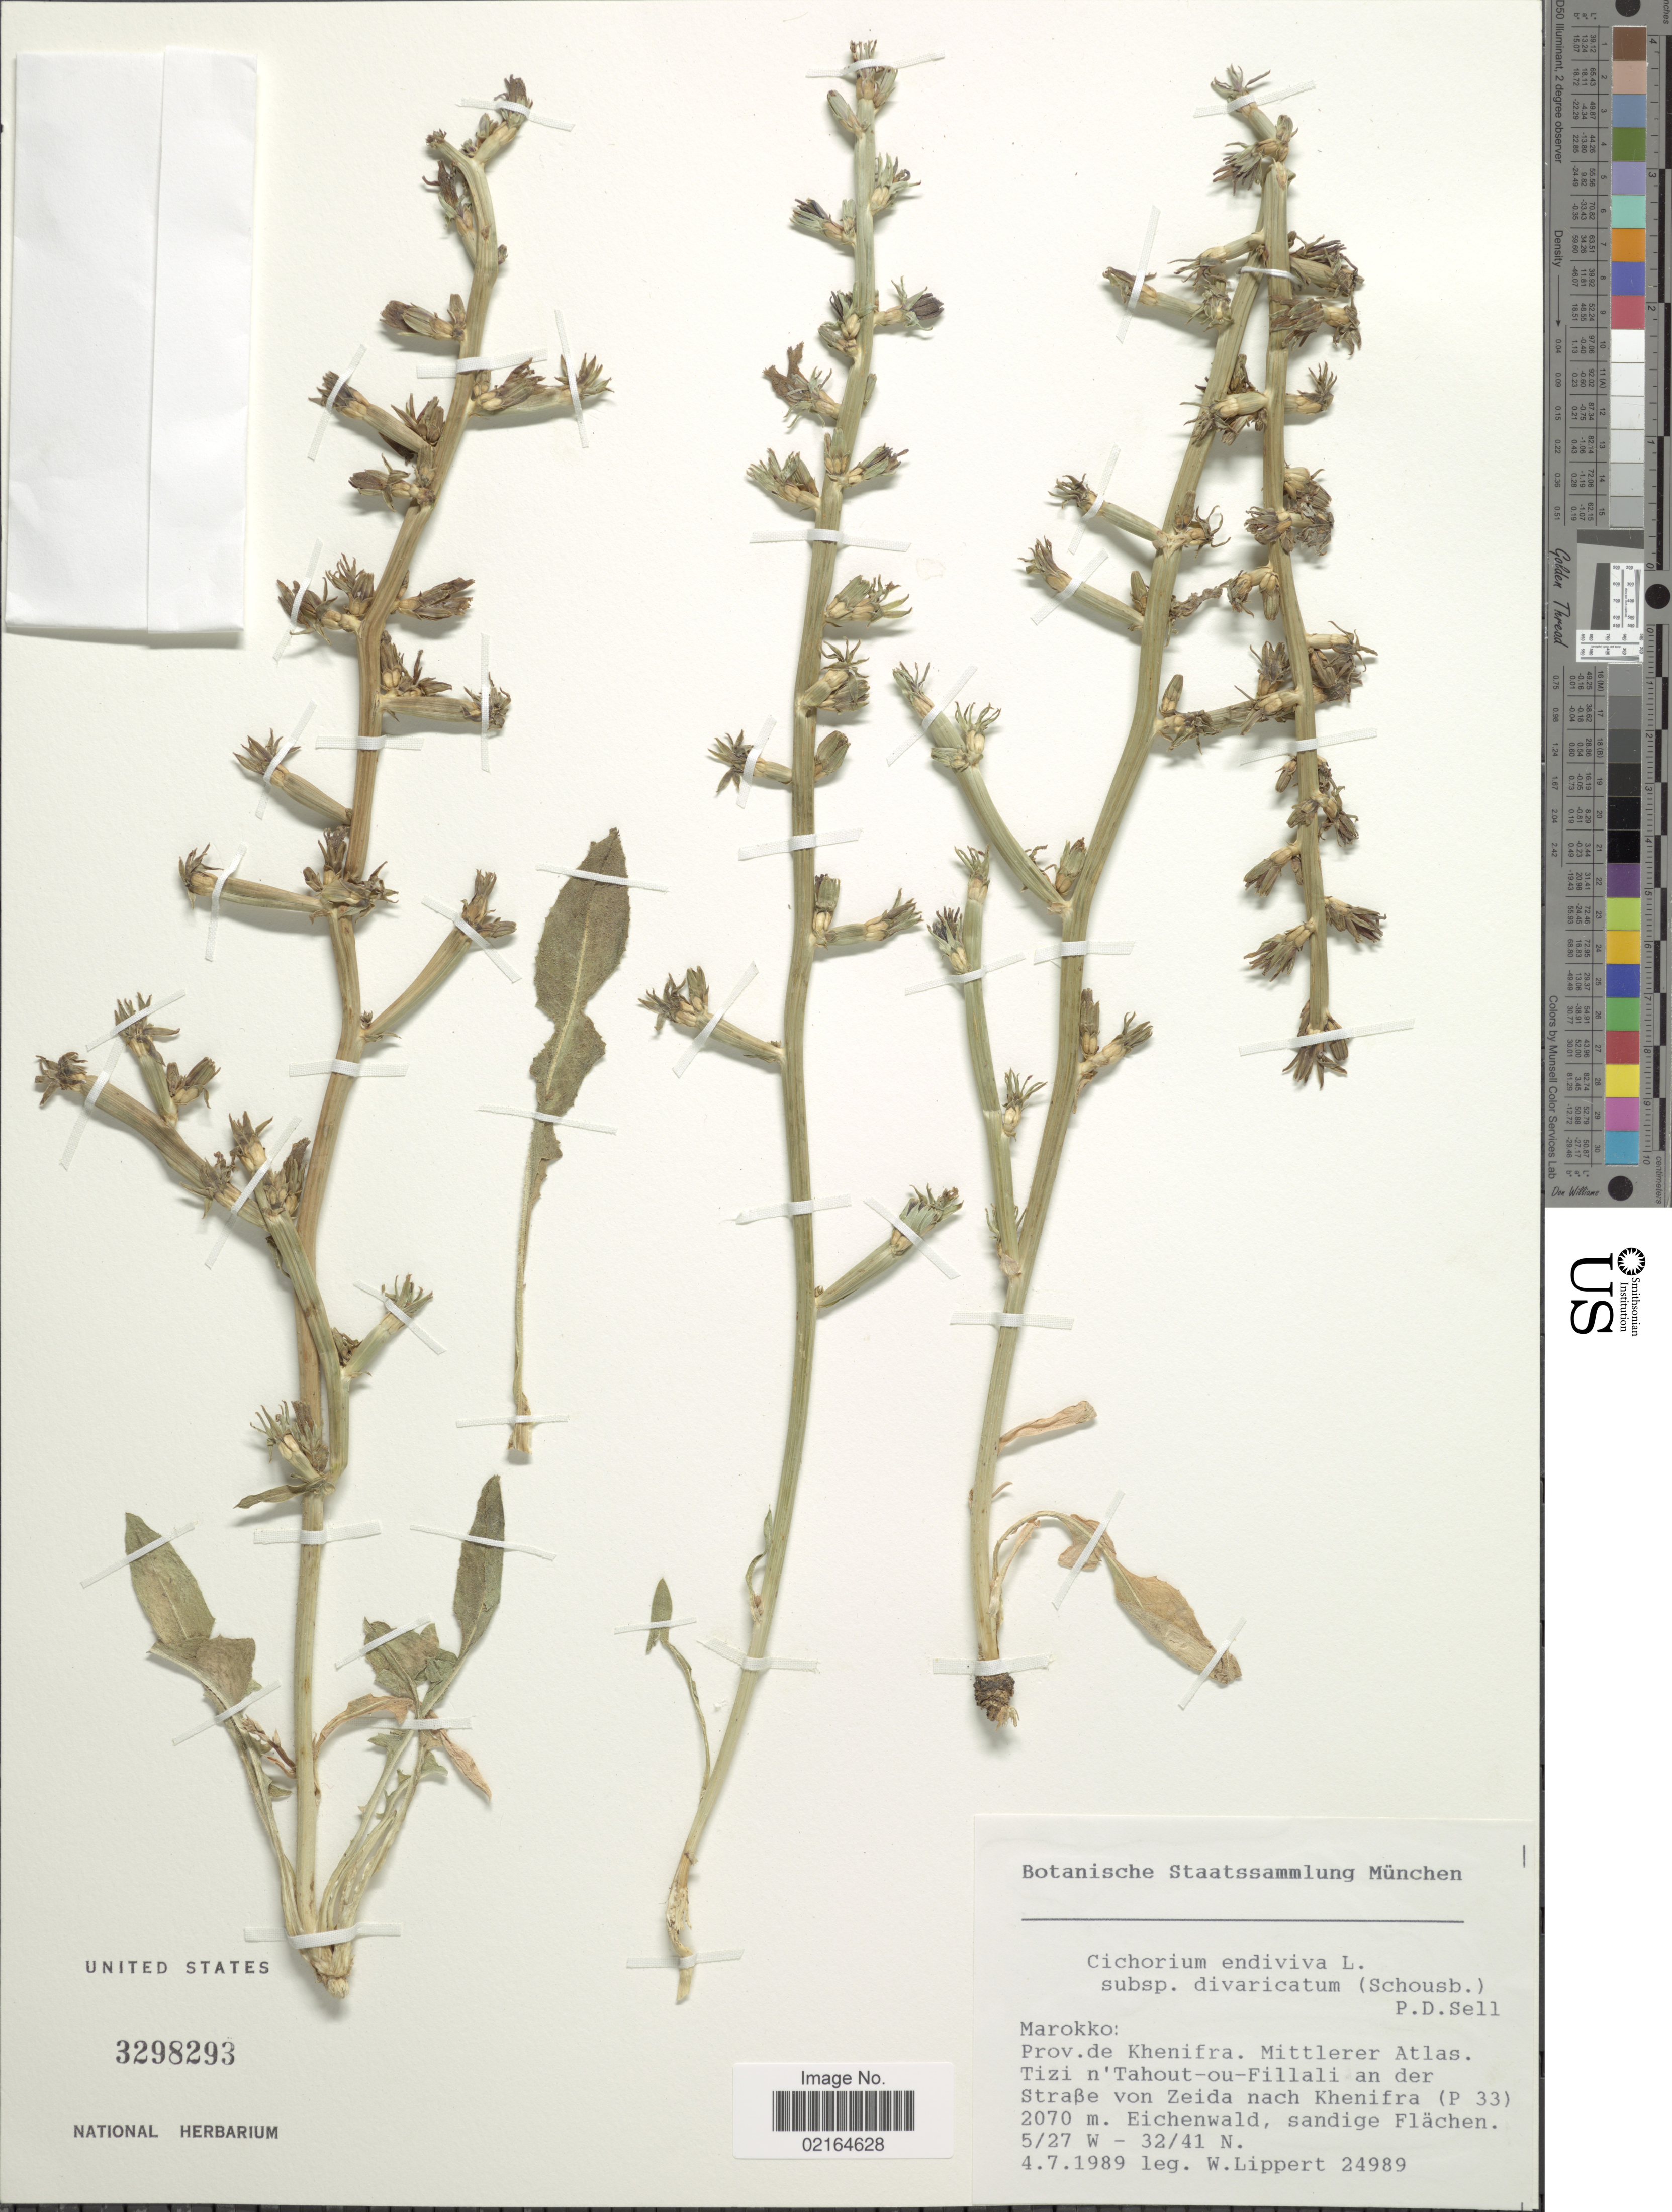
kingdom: Plantae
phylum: Tracheophyta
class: Magnoliopsida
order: Asterales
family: Asteraceae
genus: Cichorium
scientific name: Cichorium endivia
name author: L.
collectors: W. Lippert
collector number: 24989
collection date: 1989-07-04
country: Morocco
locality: Marokko: Prov. de Khenifra, Mittlerer Atlas, Tizi n' Tahout-ou-Fillali an der Strasse von Zeida nach Khenifra (P 33)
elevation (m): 2070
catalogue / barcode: US 3298293